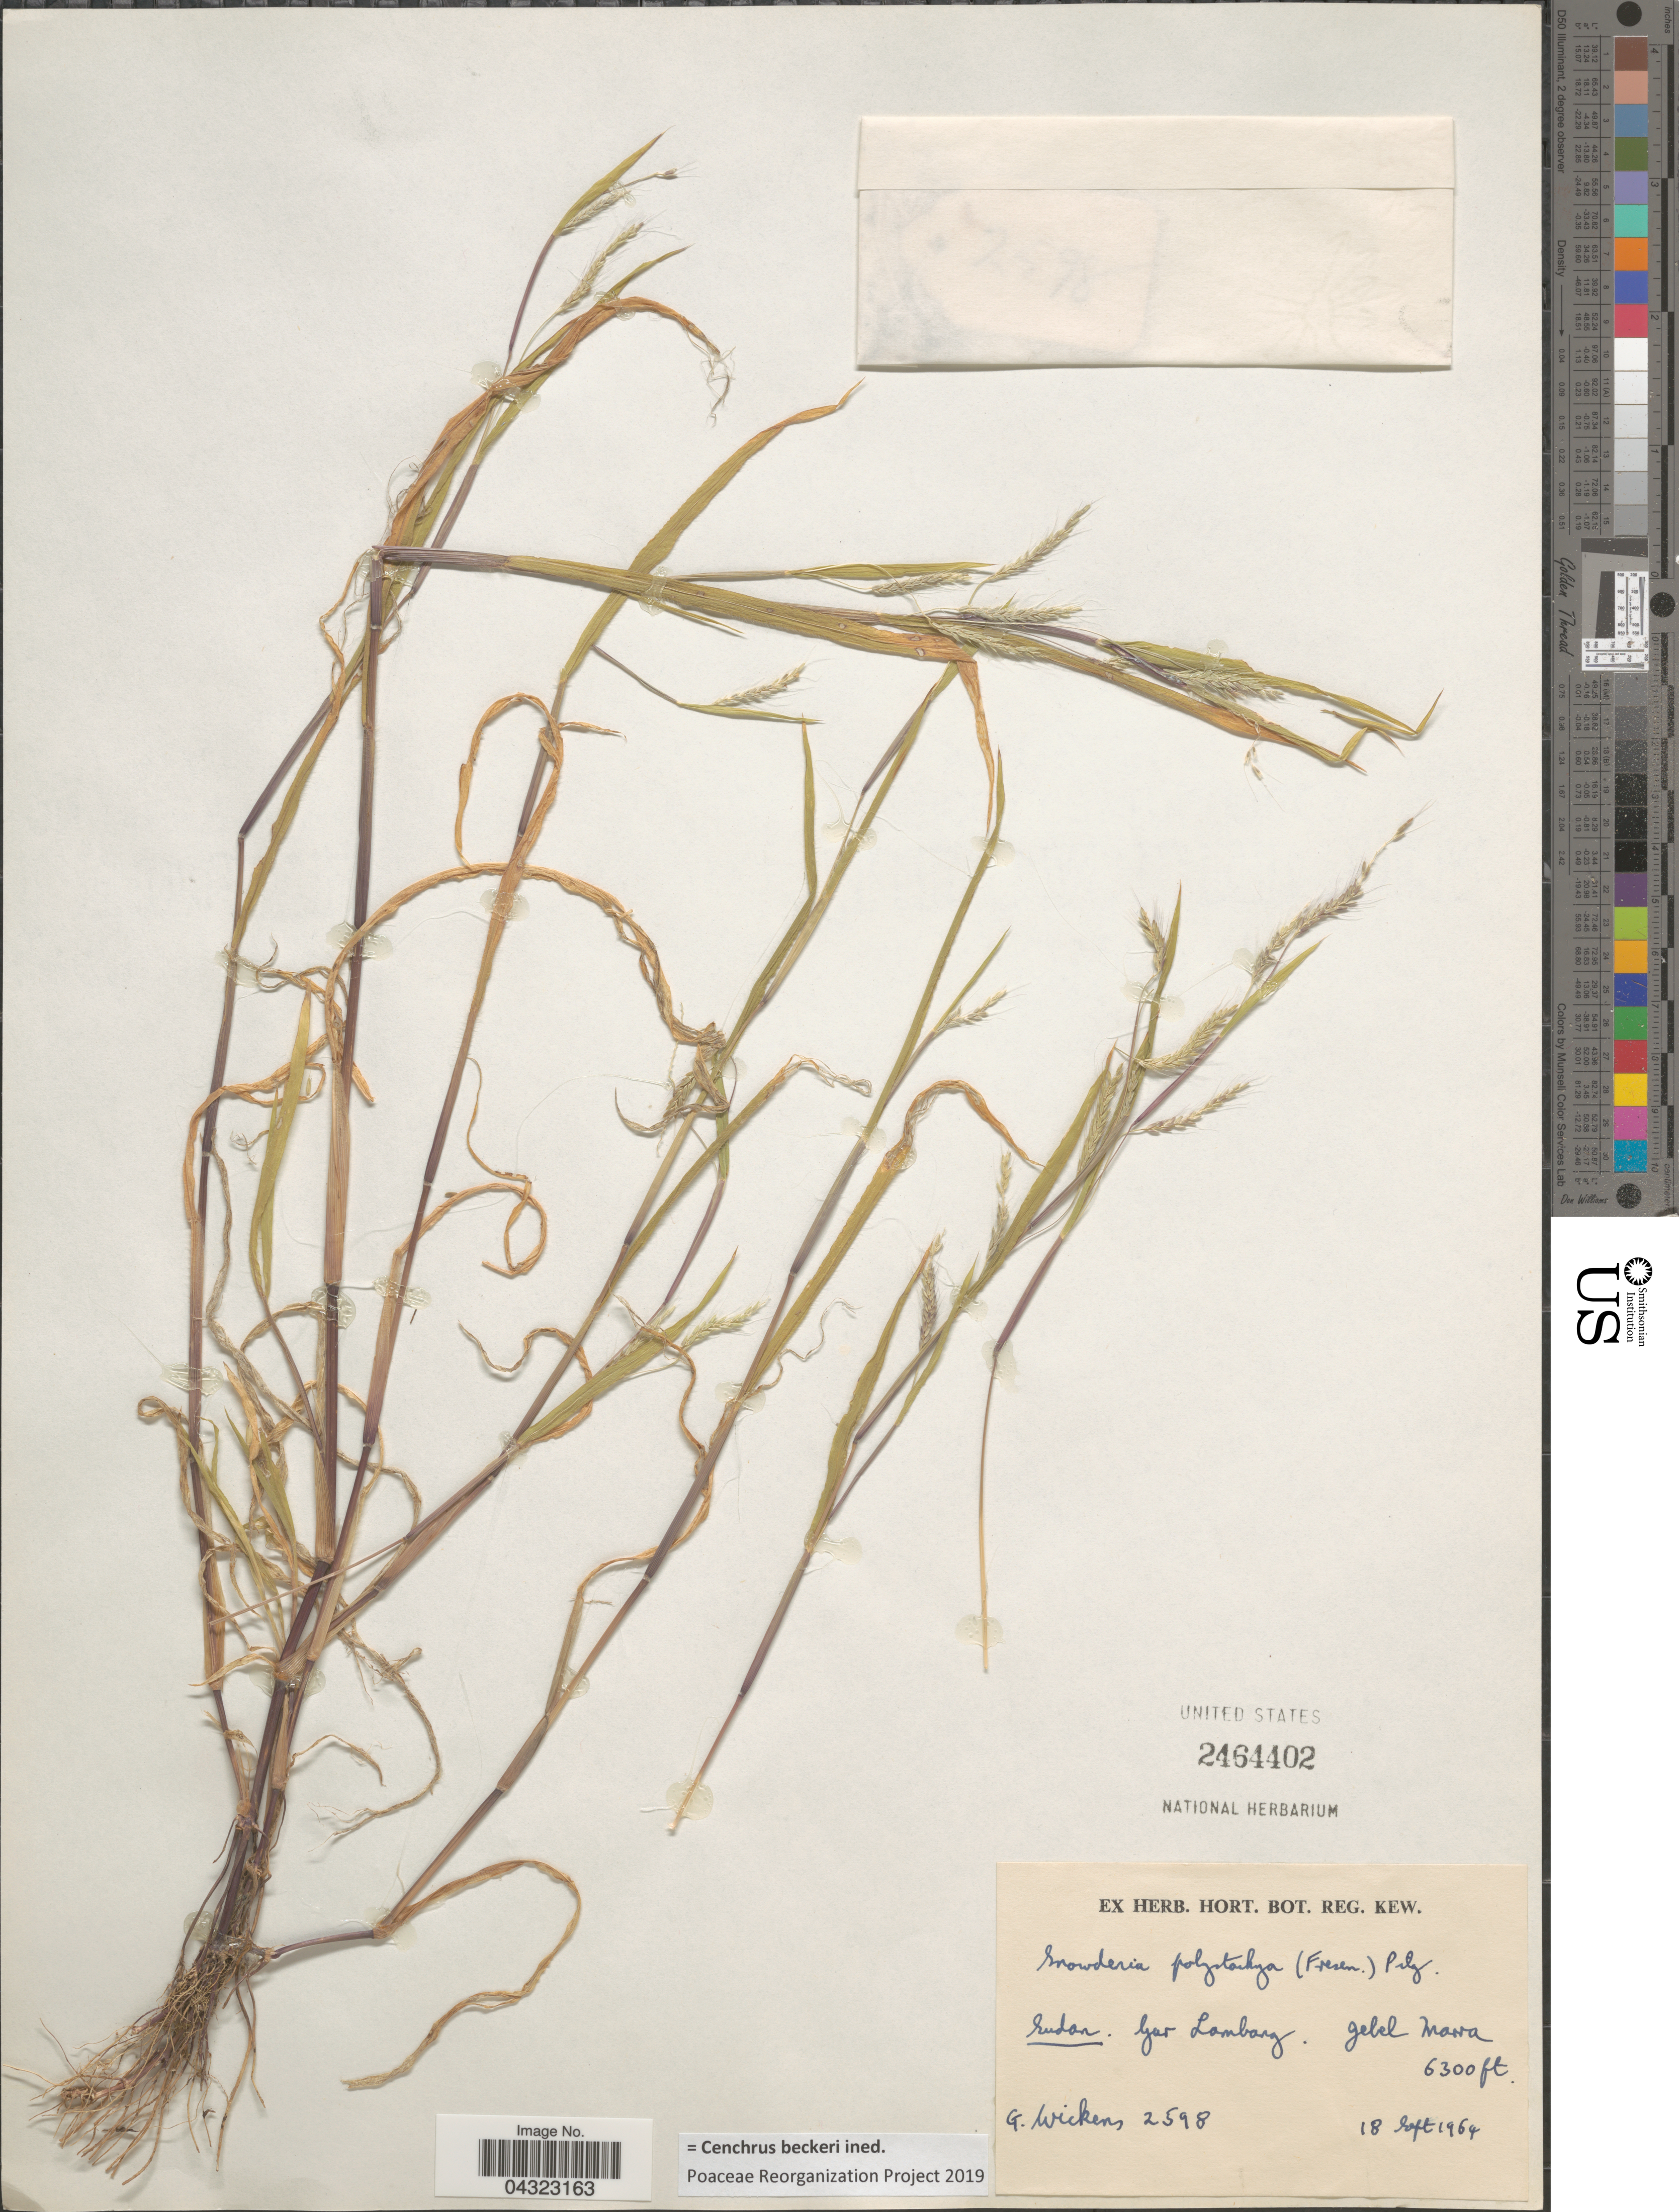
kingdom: Plantae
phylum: Tracheophyta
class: Liliopsida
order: Poales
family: Poaceae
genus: Cenchrus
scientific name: Cenchrus beckerii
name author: ined prp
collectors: G. Wickens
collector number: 2598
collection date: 1964-09-18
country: Sudan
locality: Gar Lambarg. Jebel Marra.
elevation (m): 1920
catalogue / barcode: US 2464402